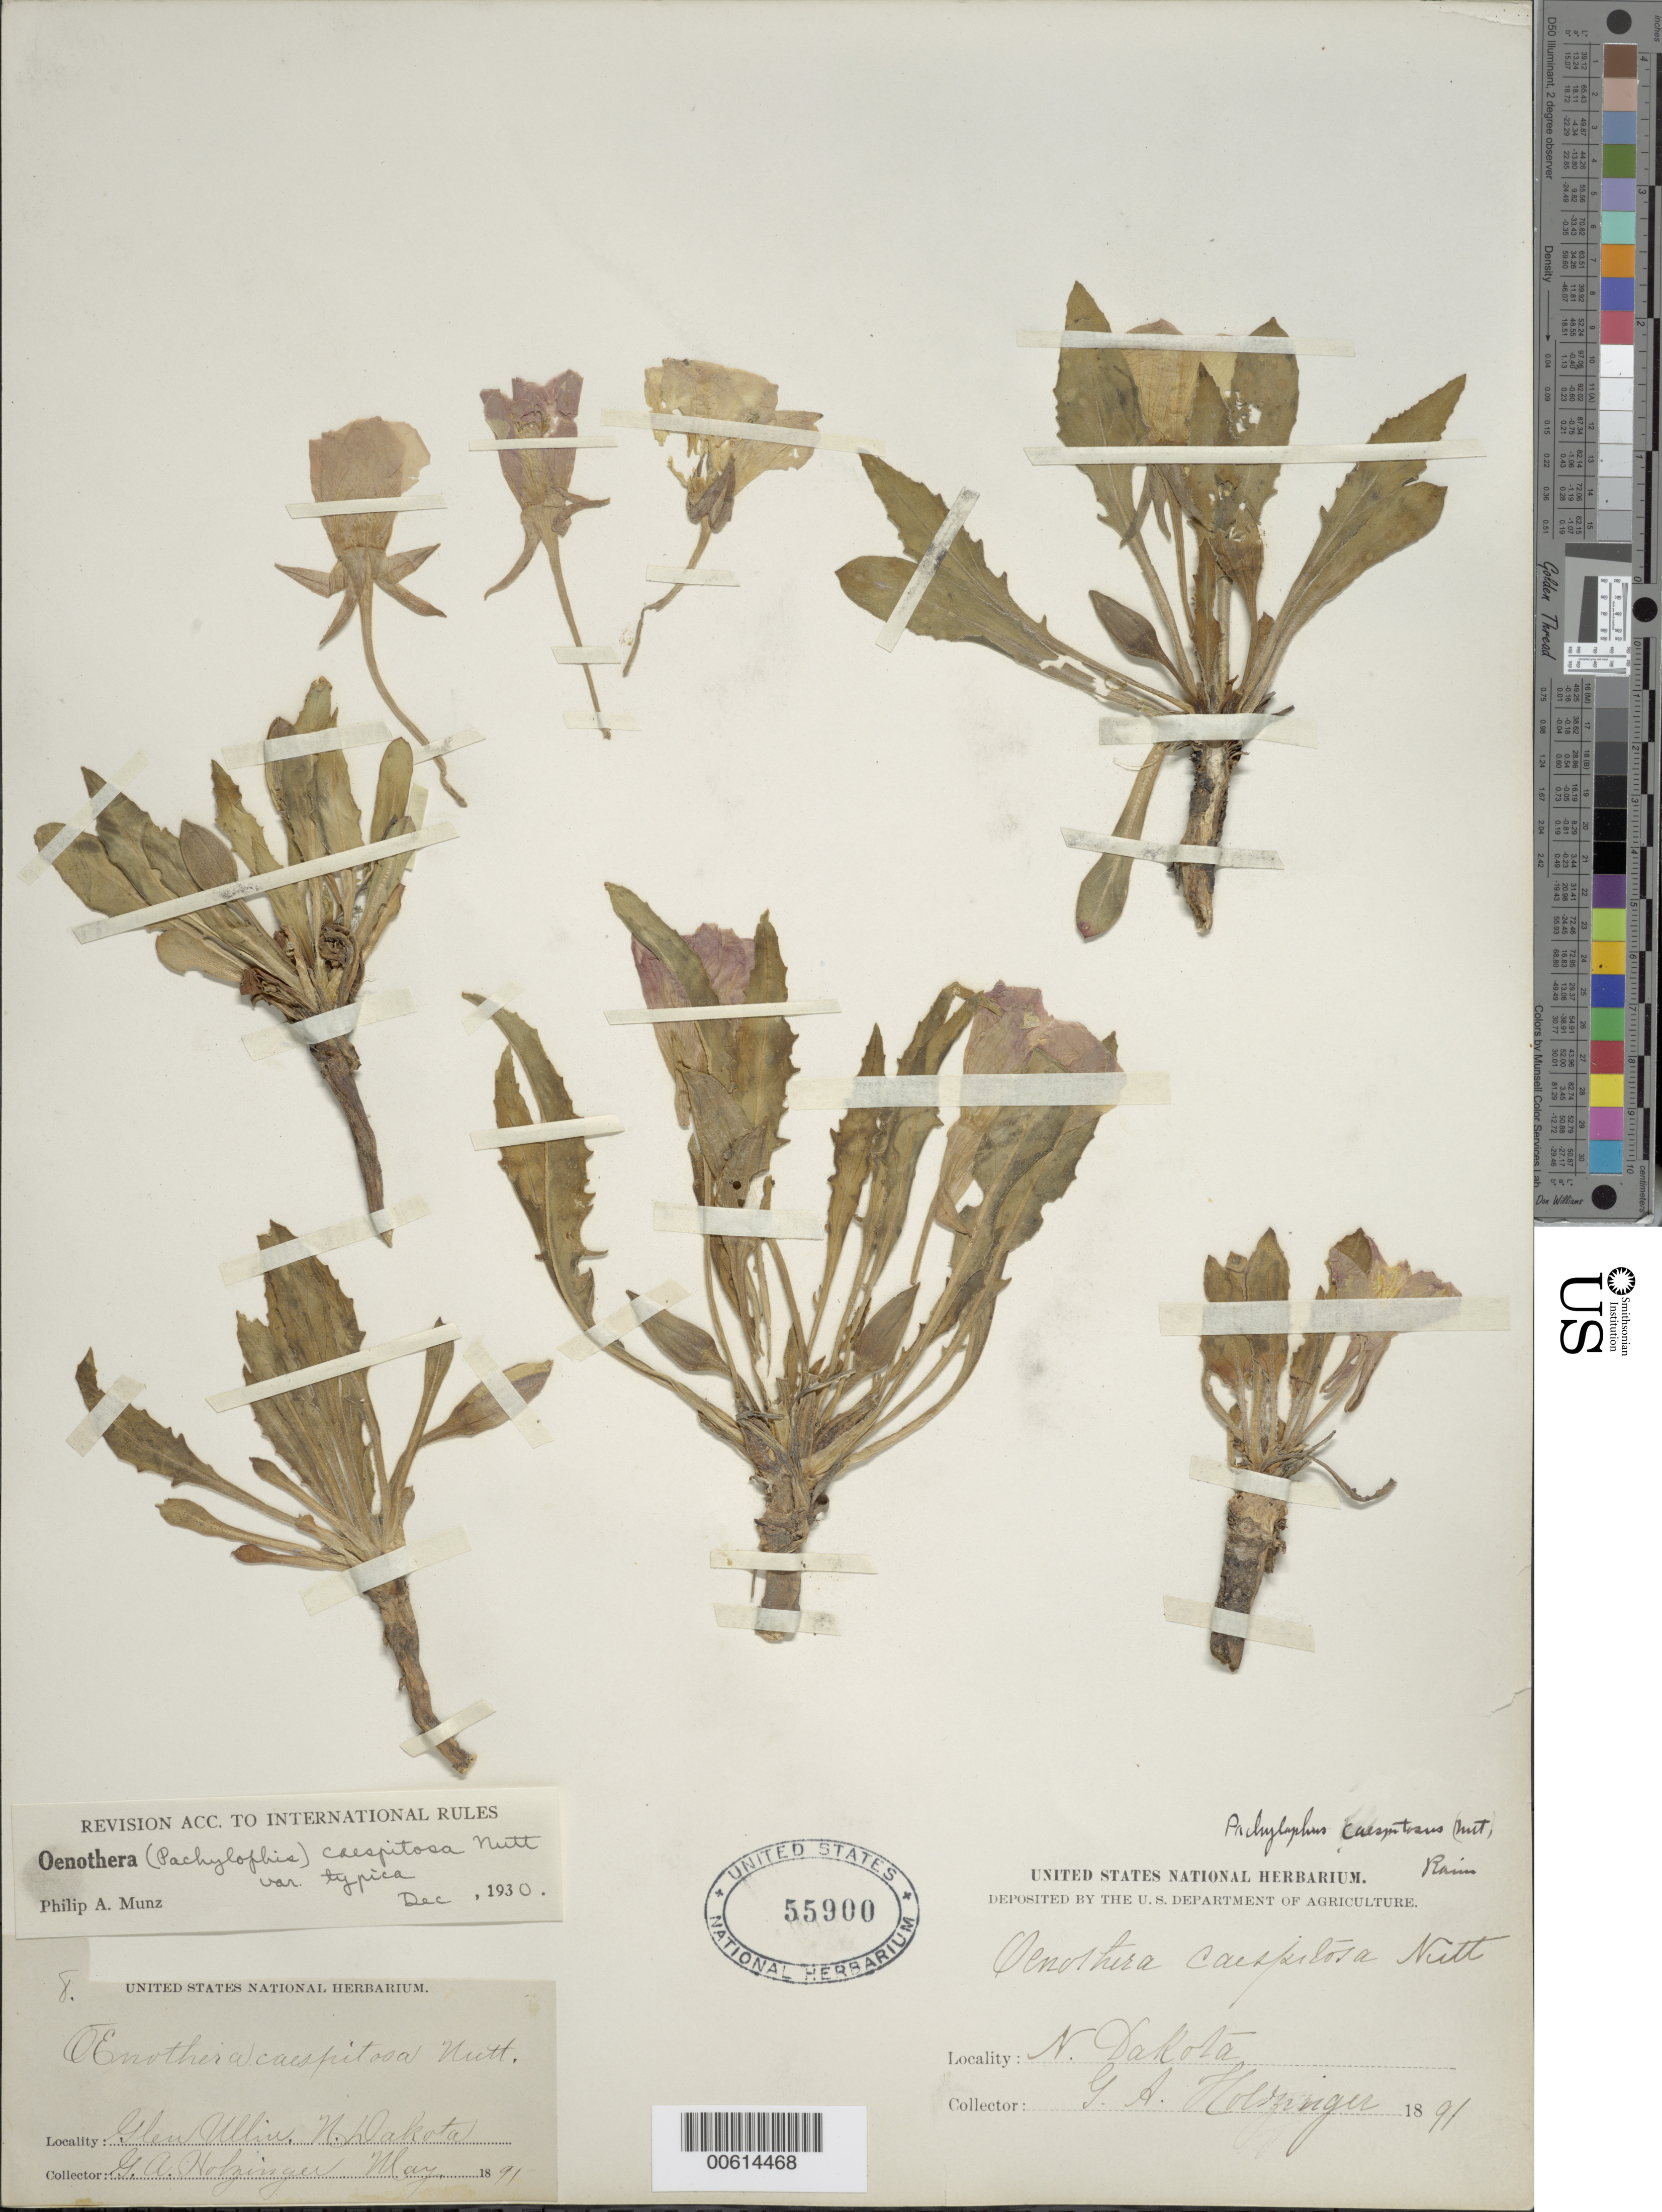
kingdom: Plantae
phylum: Tracheophyta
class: Magnoliopsida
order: Myrtales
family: Onagraceae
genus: Oenothera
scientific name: Oenothera cespitosa subsp. cespitosa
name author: Nutt.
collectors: G. A. Holzinger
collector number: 8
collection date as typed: May 1891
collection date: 1891-05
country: United States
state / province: North Dakota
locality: Glen Ullin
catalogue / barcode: US 55900